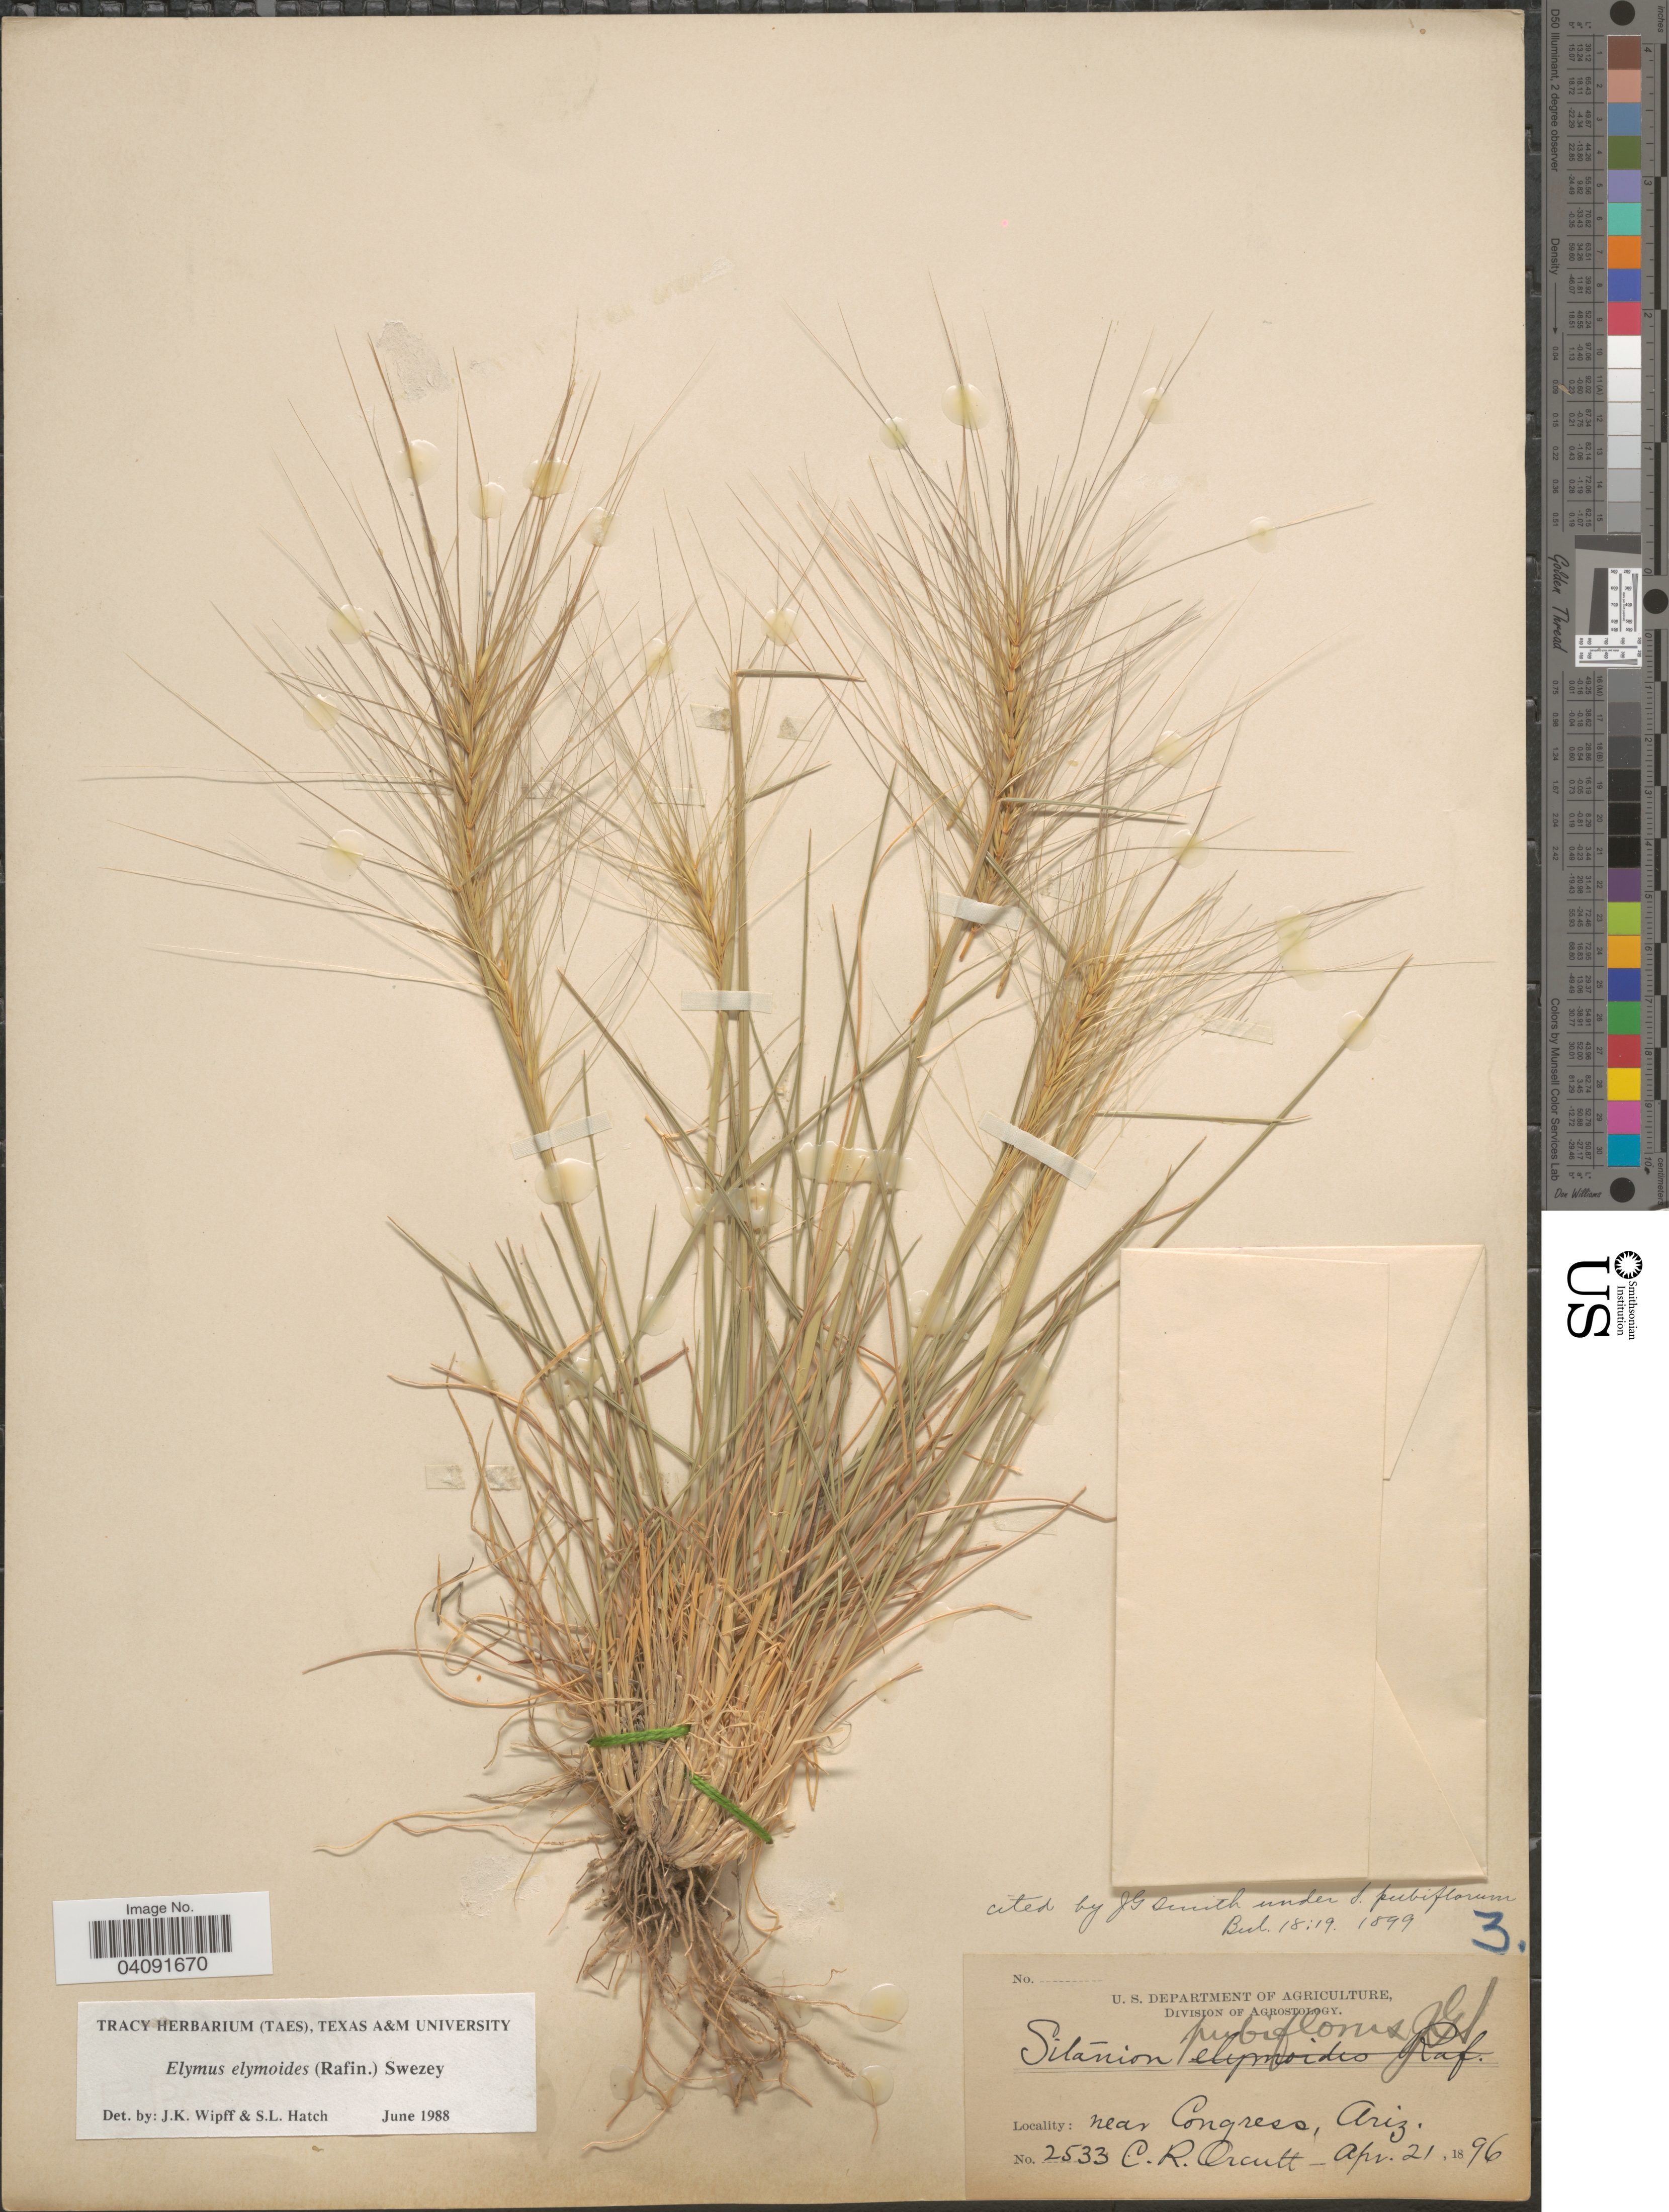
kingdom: Plantae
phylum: Tracheophyta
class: Liliopsida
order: Poales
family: Poaceae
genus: Elymus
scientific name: Elymus elymoides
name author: (Raf.) Swezey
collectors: C. R. Orcutt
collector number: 2533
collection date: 1896-04-21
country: United States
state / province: Arizona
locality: Near Congress.